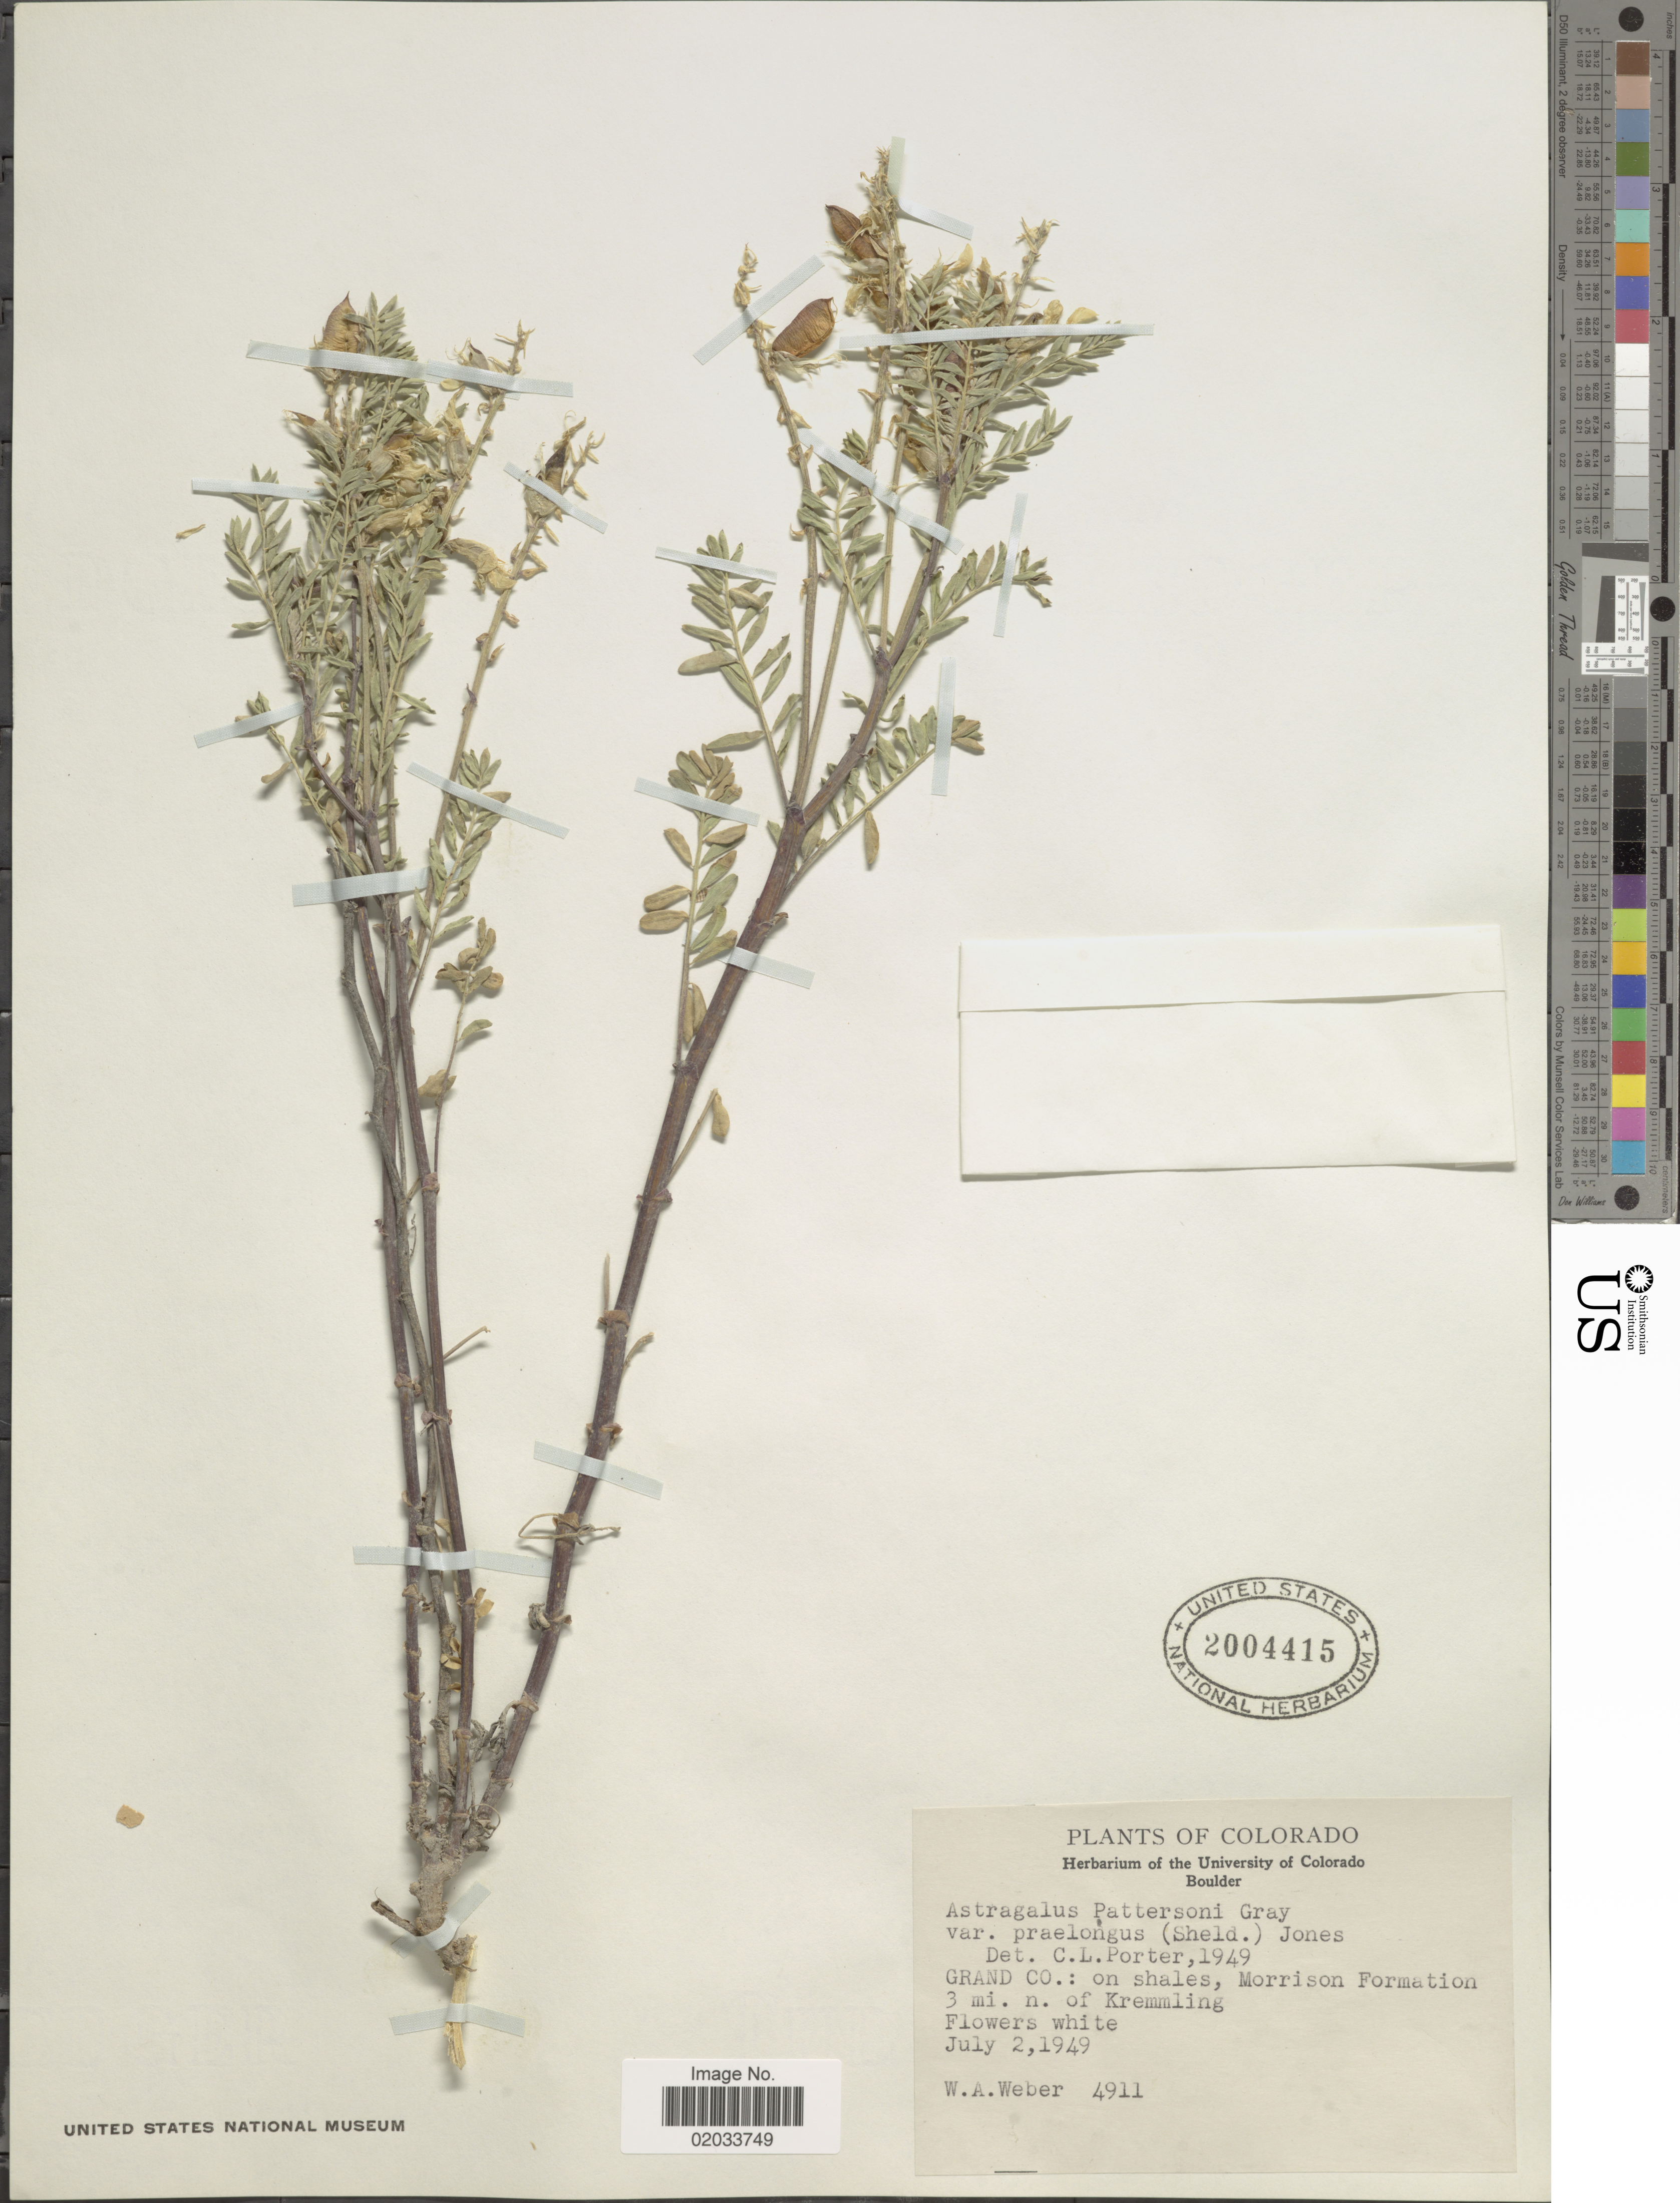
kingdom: Plantae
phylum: Tracheophyta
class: Magnoliopsida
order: Fabales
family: Fabaceae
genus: Astragalus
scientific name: Astragalus pattersonii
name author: (A. Gray) A. Gray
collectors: W. A. Weber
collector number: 4911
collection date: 1949-07-02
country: United States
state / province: Colorado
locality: Grand Co: on shales, Morrison Formation 3 mi n of Kremmling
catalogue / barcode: US 2004415